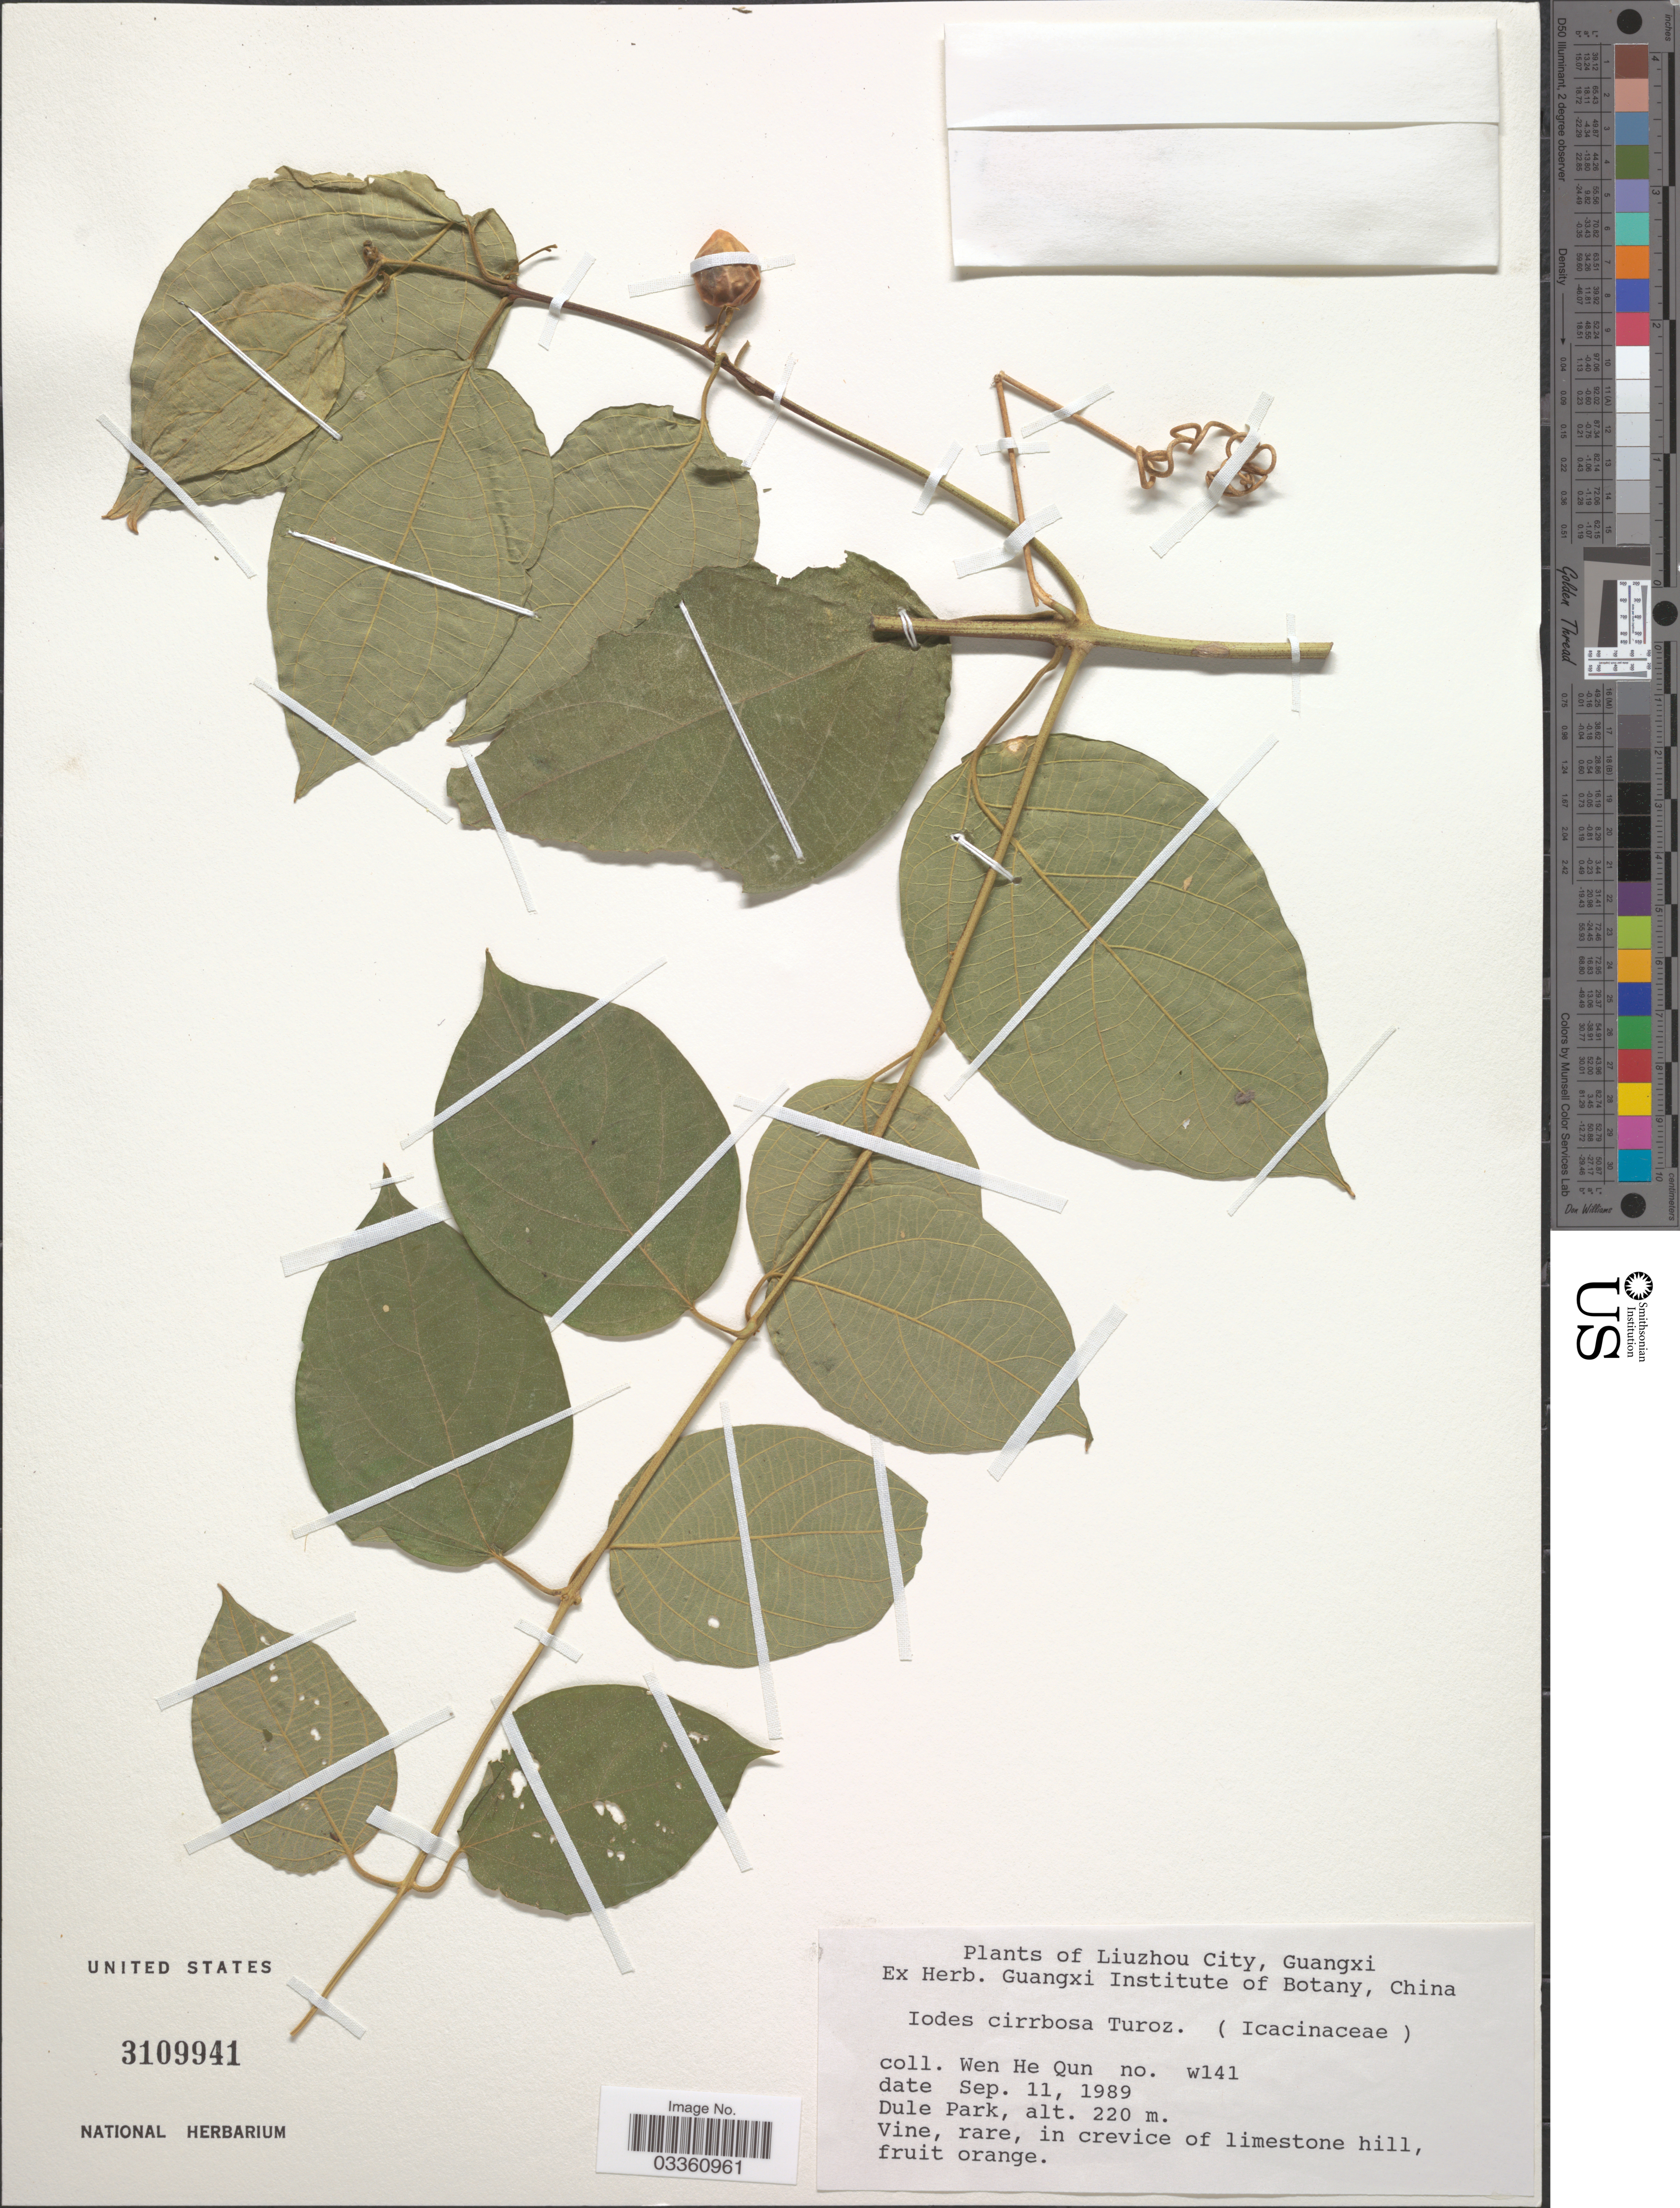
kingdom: Plantae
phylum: Tracheophyta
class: Magnoliopsida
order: Icacinales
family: Icacinaceae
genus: Iodes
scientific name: Iodes cirrhosa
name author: Turcz.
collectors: H. Wen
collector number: W141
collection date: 1989-09-11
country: China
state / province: Guangxi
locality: Liuzhou City, Guangxi. Dule Park.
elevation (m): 220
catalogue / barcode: US 3109941